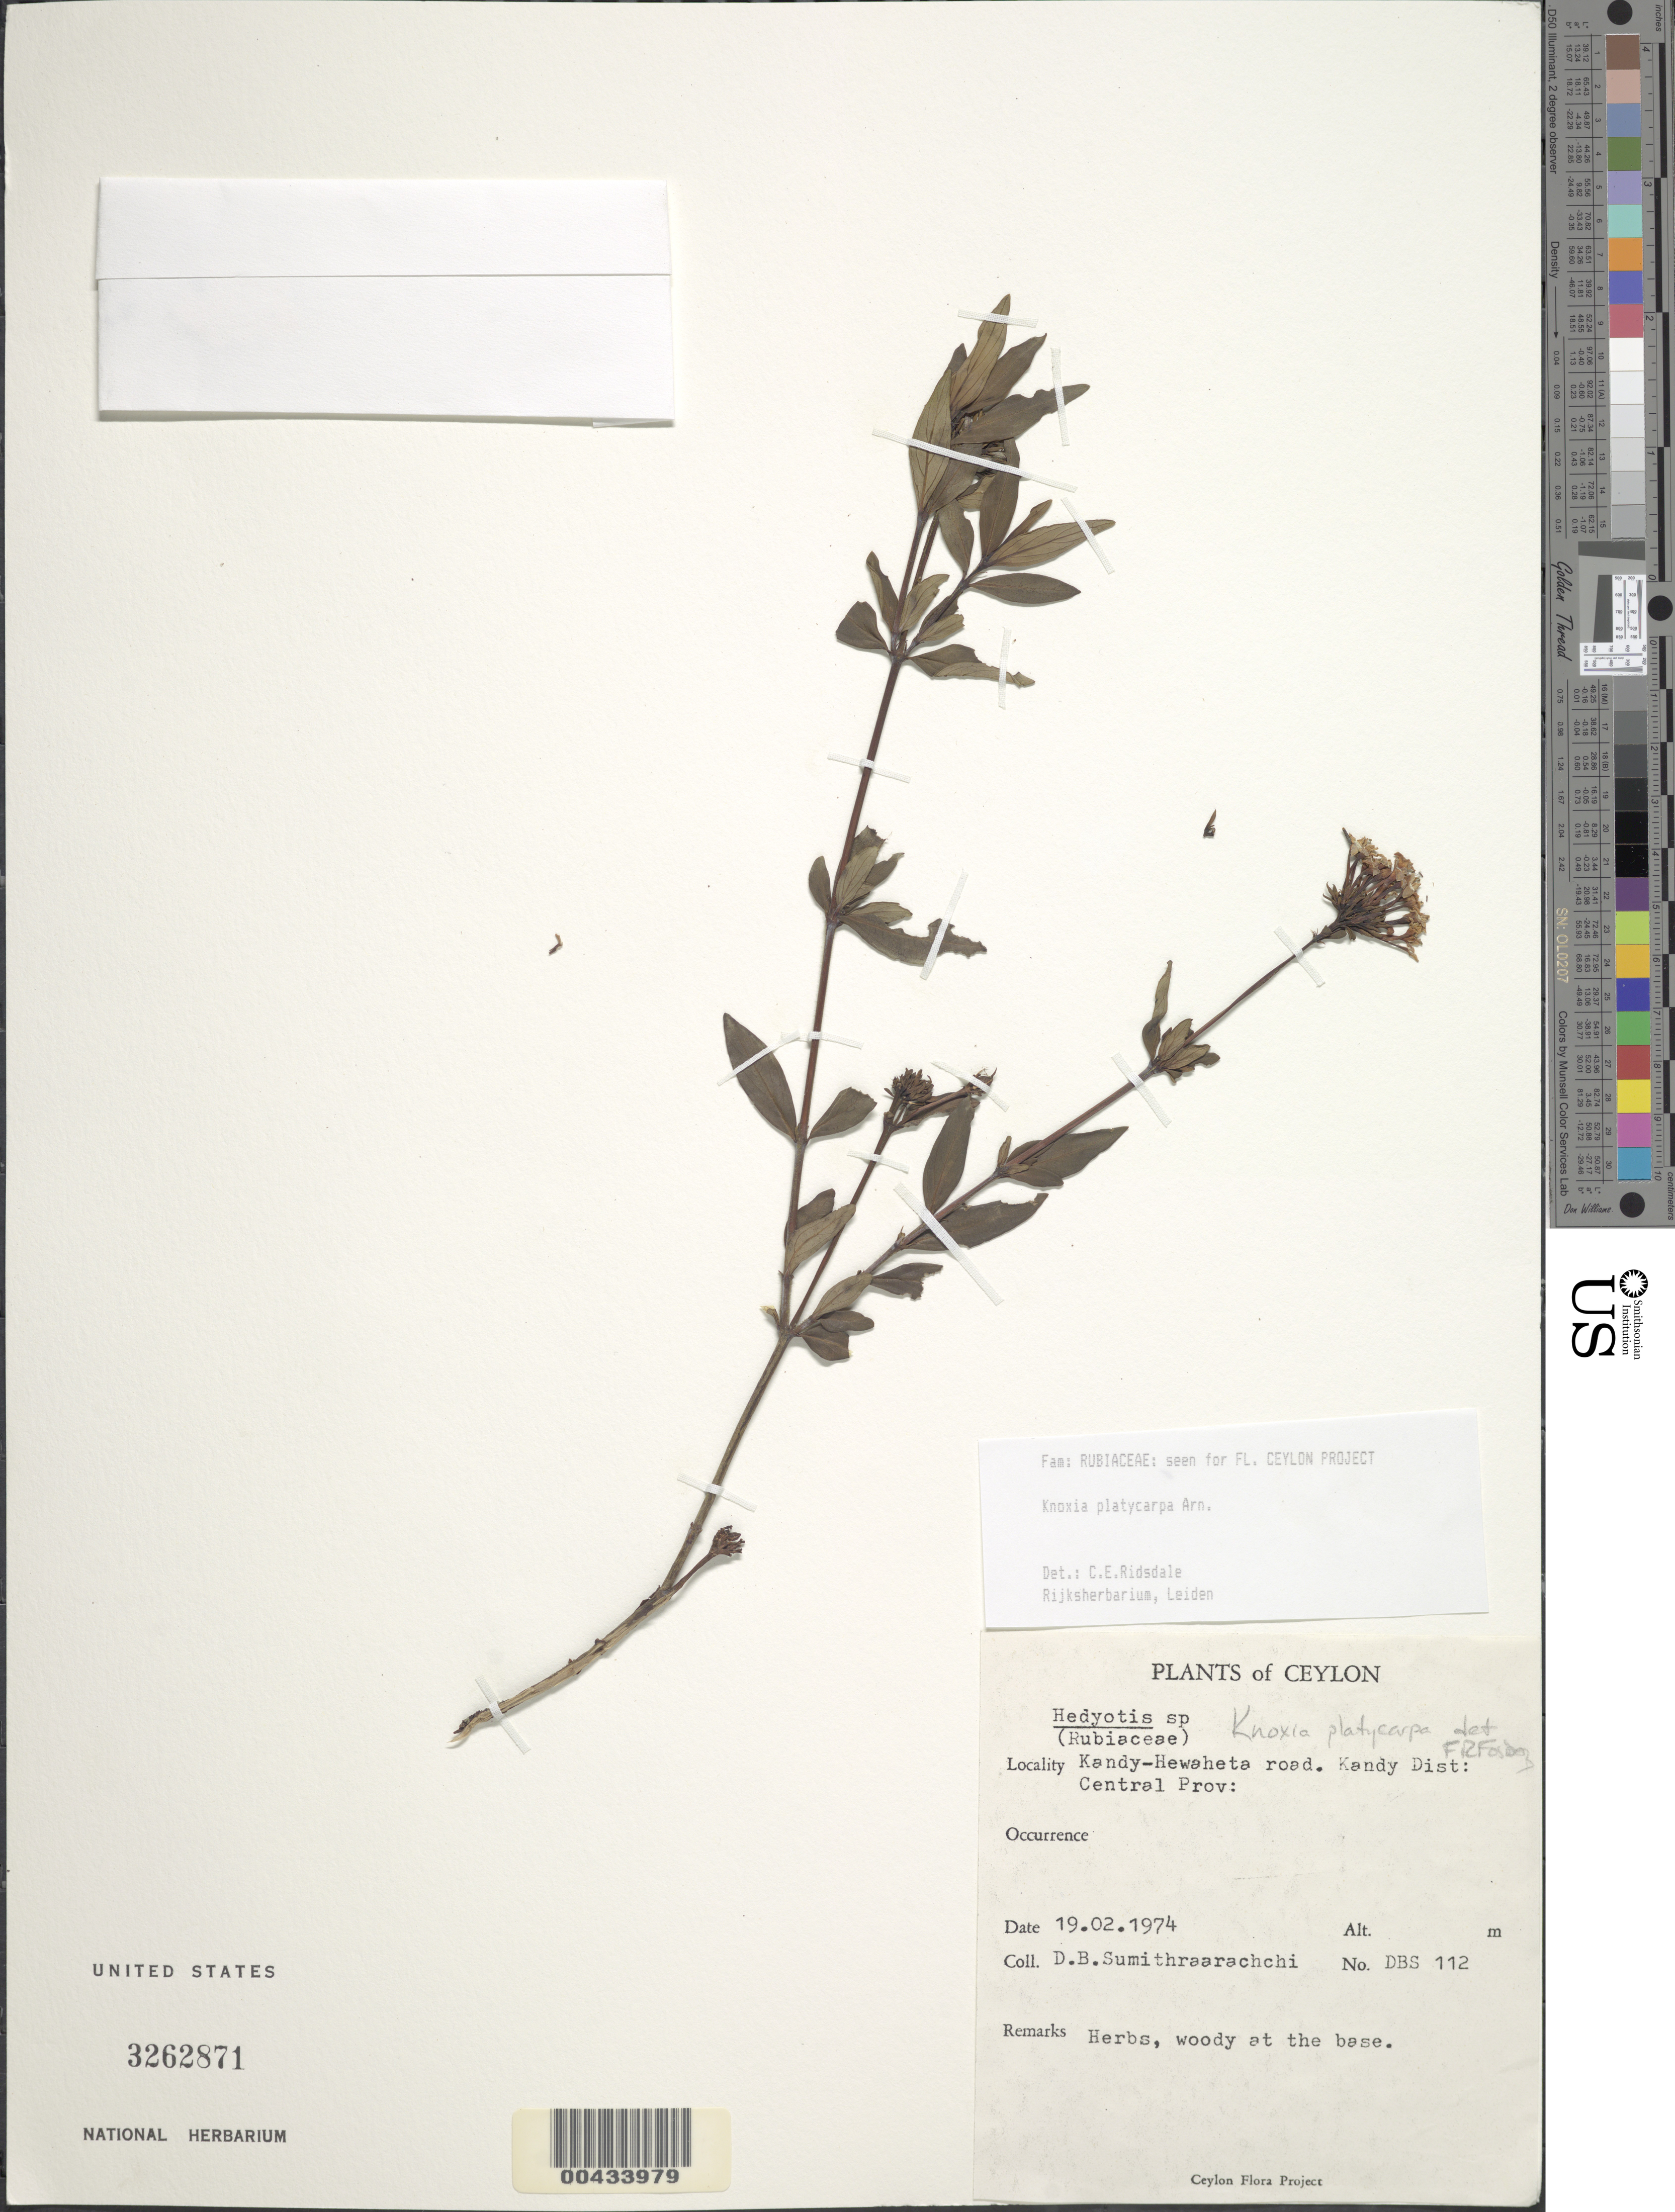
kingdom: Plantae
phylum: Tracheophyta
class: Magnoliopsida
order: Gentianales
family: Rubiaceae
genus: Knoxia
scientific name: Knoxia platycarpa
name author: Arn.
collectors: D. B. Sumithraarachchi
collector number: DBS 112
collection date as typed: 19 Feb 1974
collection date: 1974-02-19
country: Sri Lanka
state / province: Central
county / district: Kandy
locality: Kandy-Hewaheta Rd.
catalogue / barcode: US 3262871